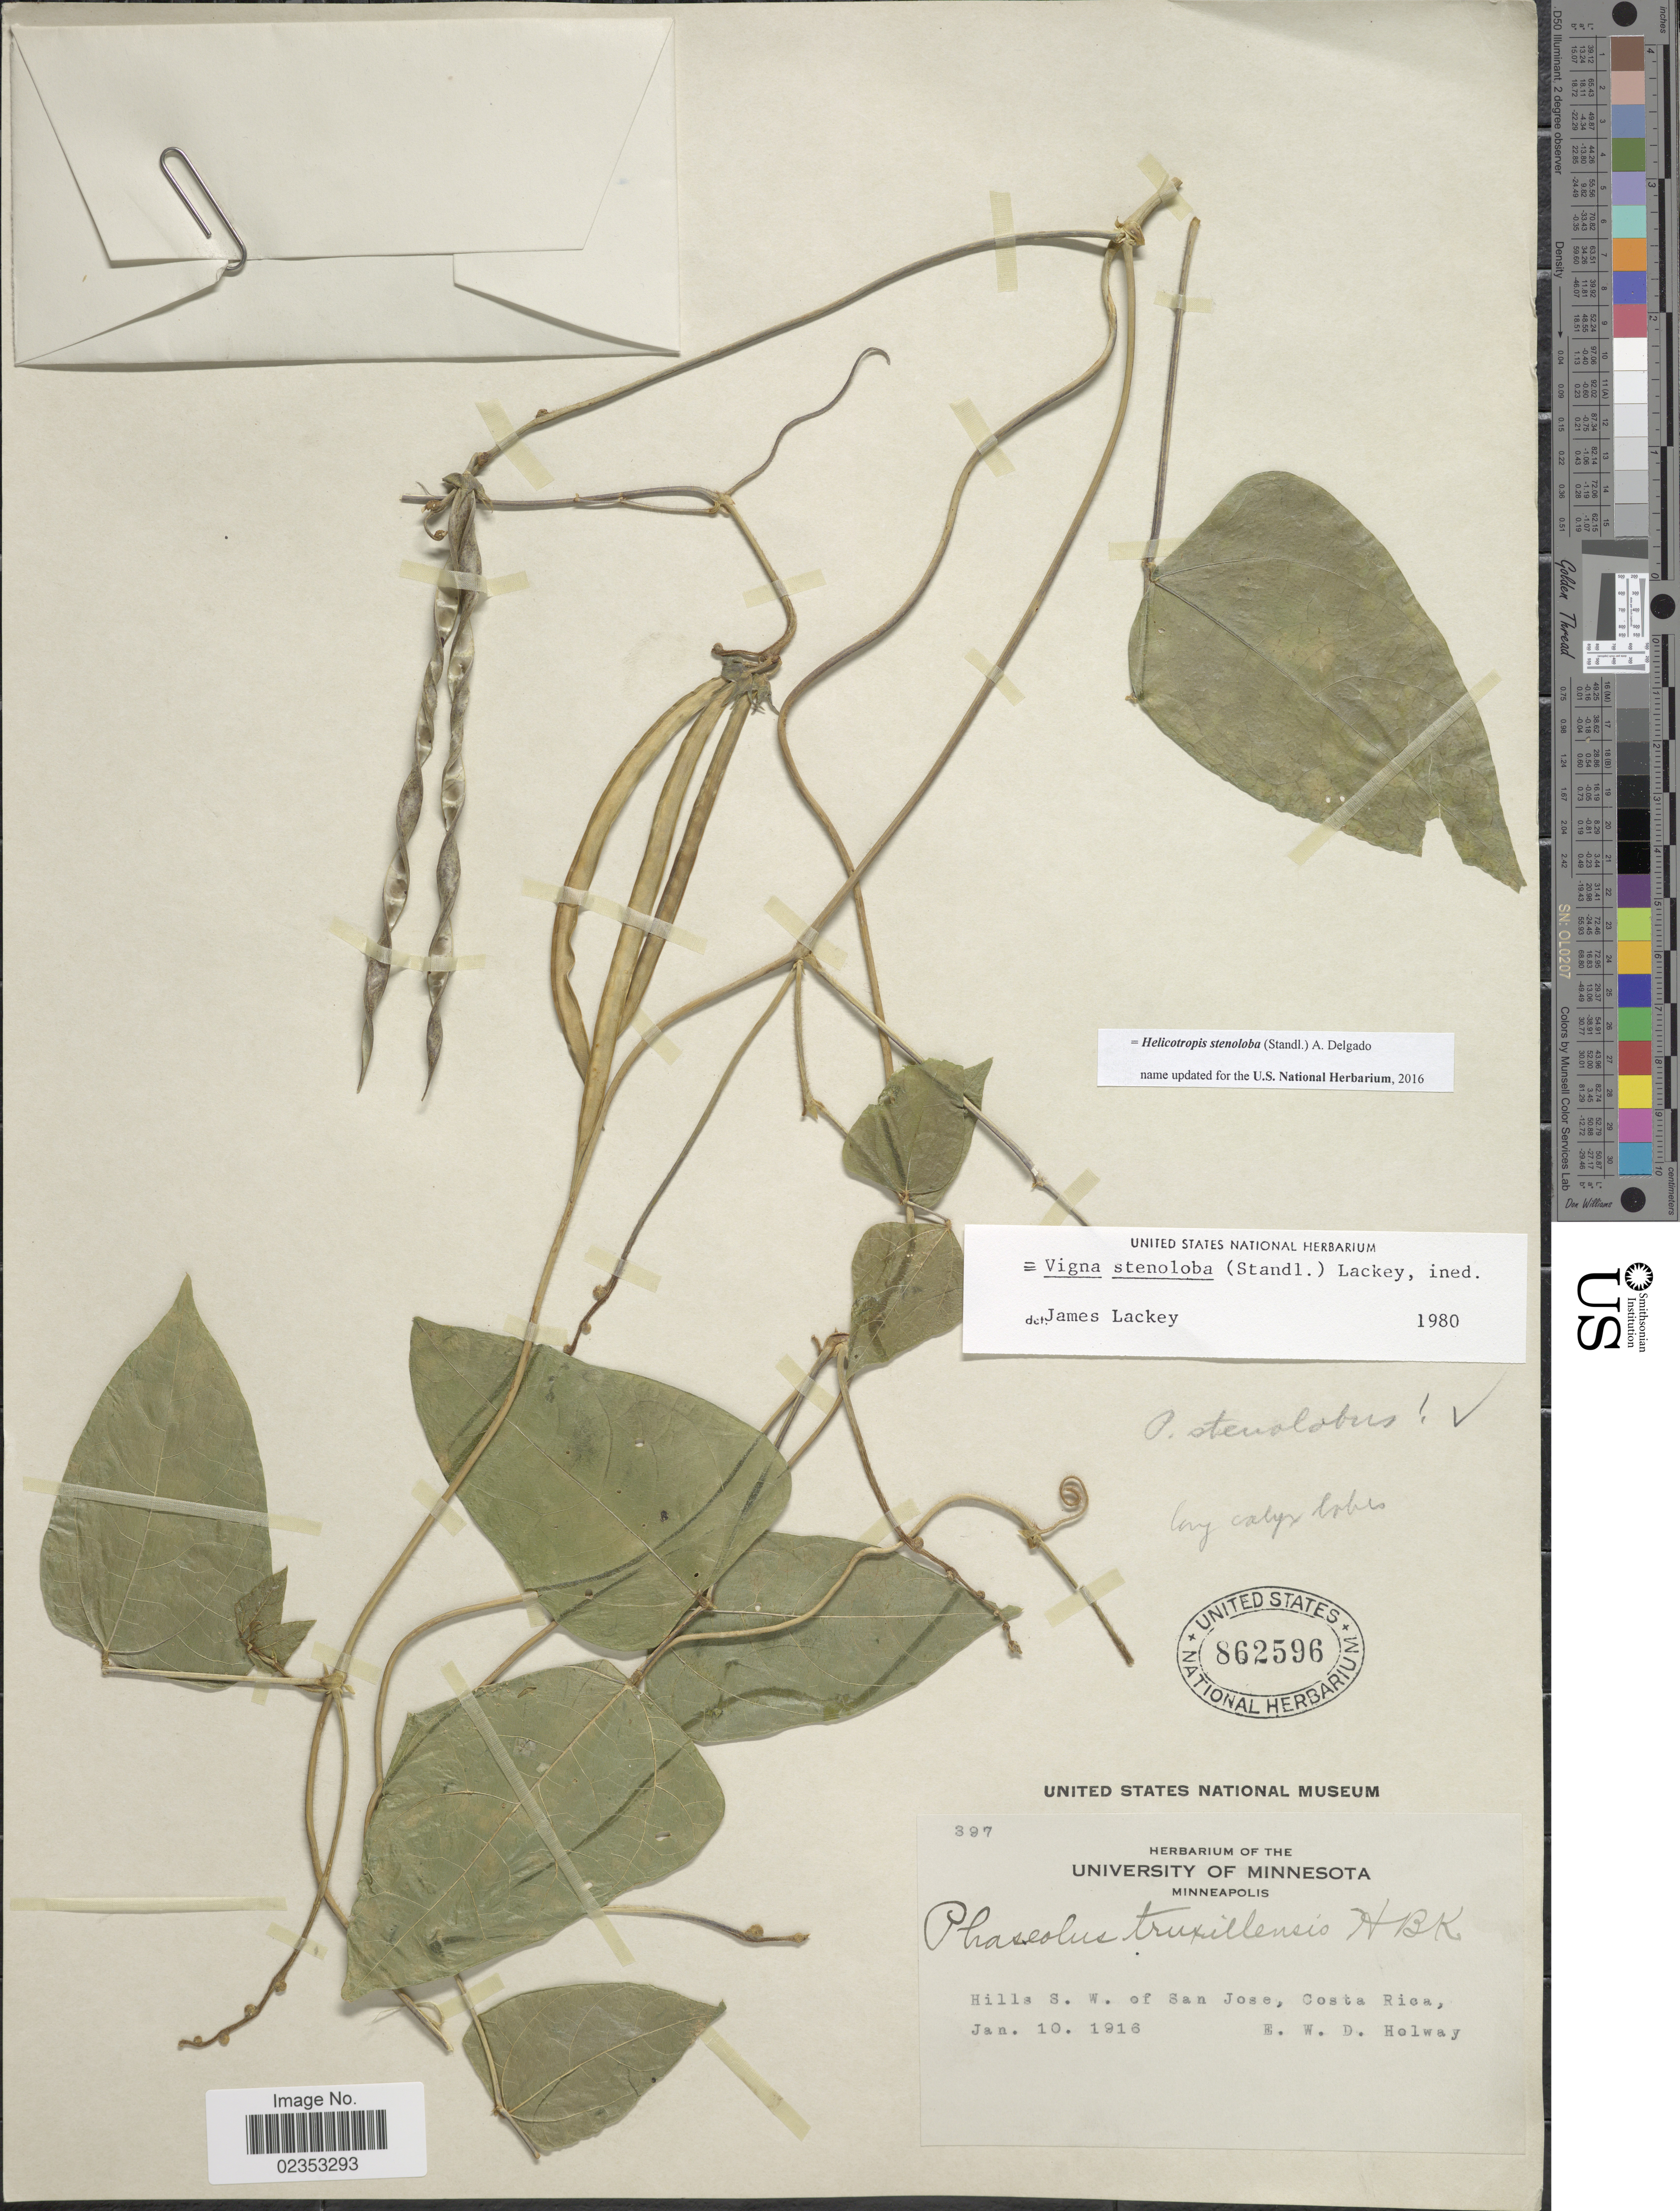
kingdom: Plantae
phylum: Tracheophyta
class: Magnoliopsida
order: Fabales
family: Fabaceae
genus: Helicotropis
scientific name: Helicotropis stenoloba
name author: (Standl.) A. Delgado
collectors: E. W. D. Holway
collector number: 397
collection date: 1916-01-10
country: Costa Rica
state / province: San José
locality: Hills S.W. of San Jose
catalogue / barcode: US 862596